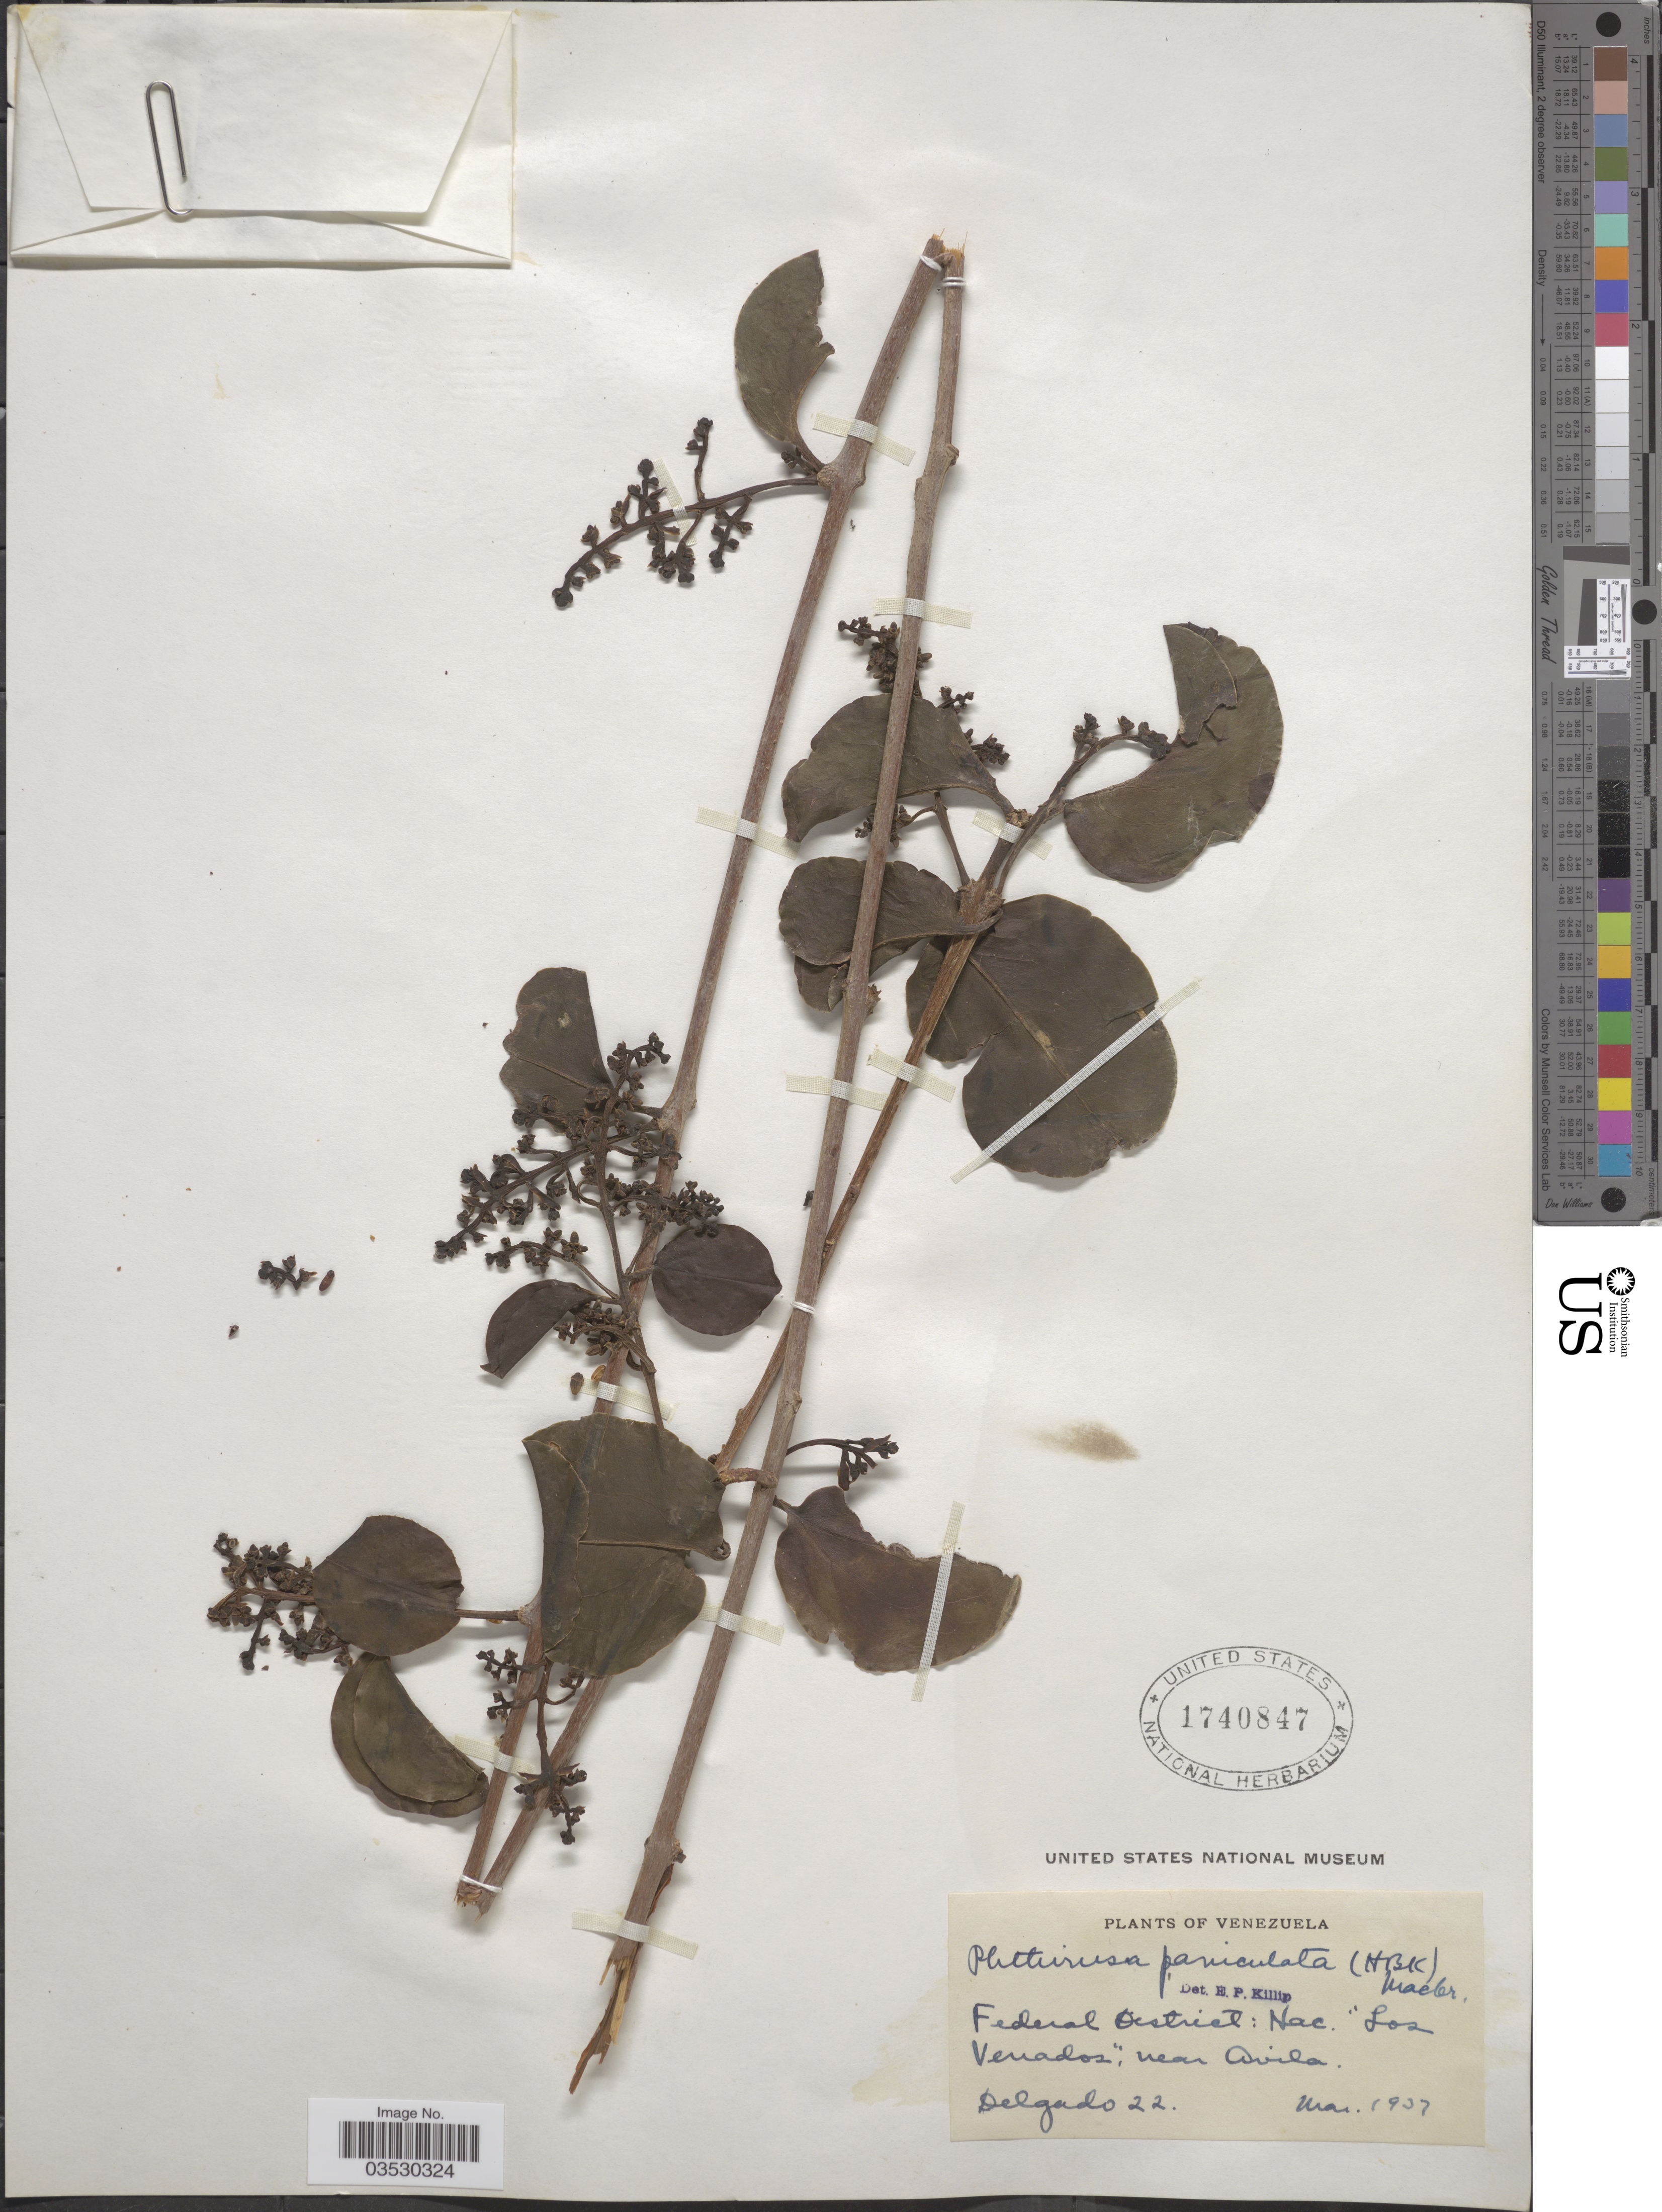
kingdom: Plantae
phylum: Tracheophyta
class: Magnoliopsida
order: Santalales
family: Loranthaceae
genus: Struthanthus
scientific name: Struthanthus aduncus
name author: (G. Mey.) G. Don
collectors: Delgado, --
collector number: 22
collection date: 1937-03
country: Venezuela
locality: Federal District: Nac. "Los Venados", near Avila.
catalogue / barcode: US 1740847